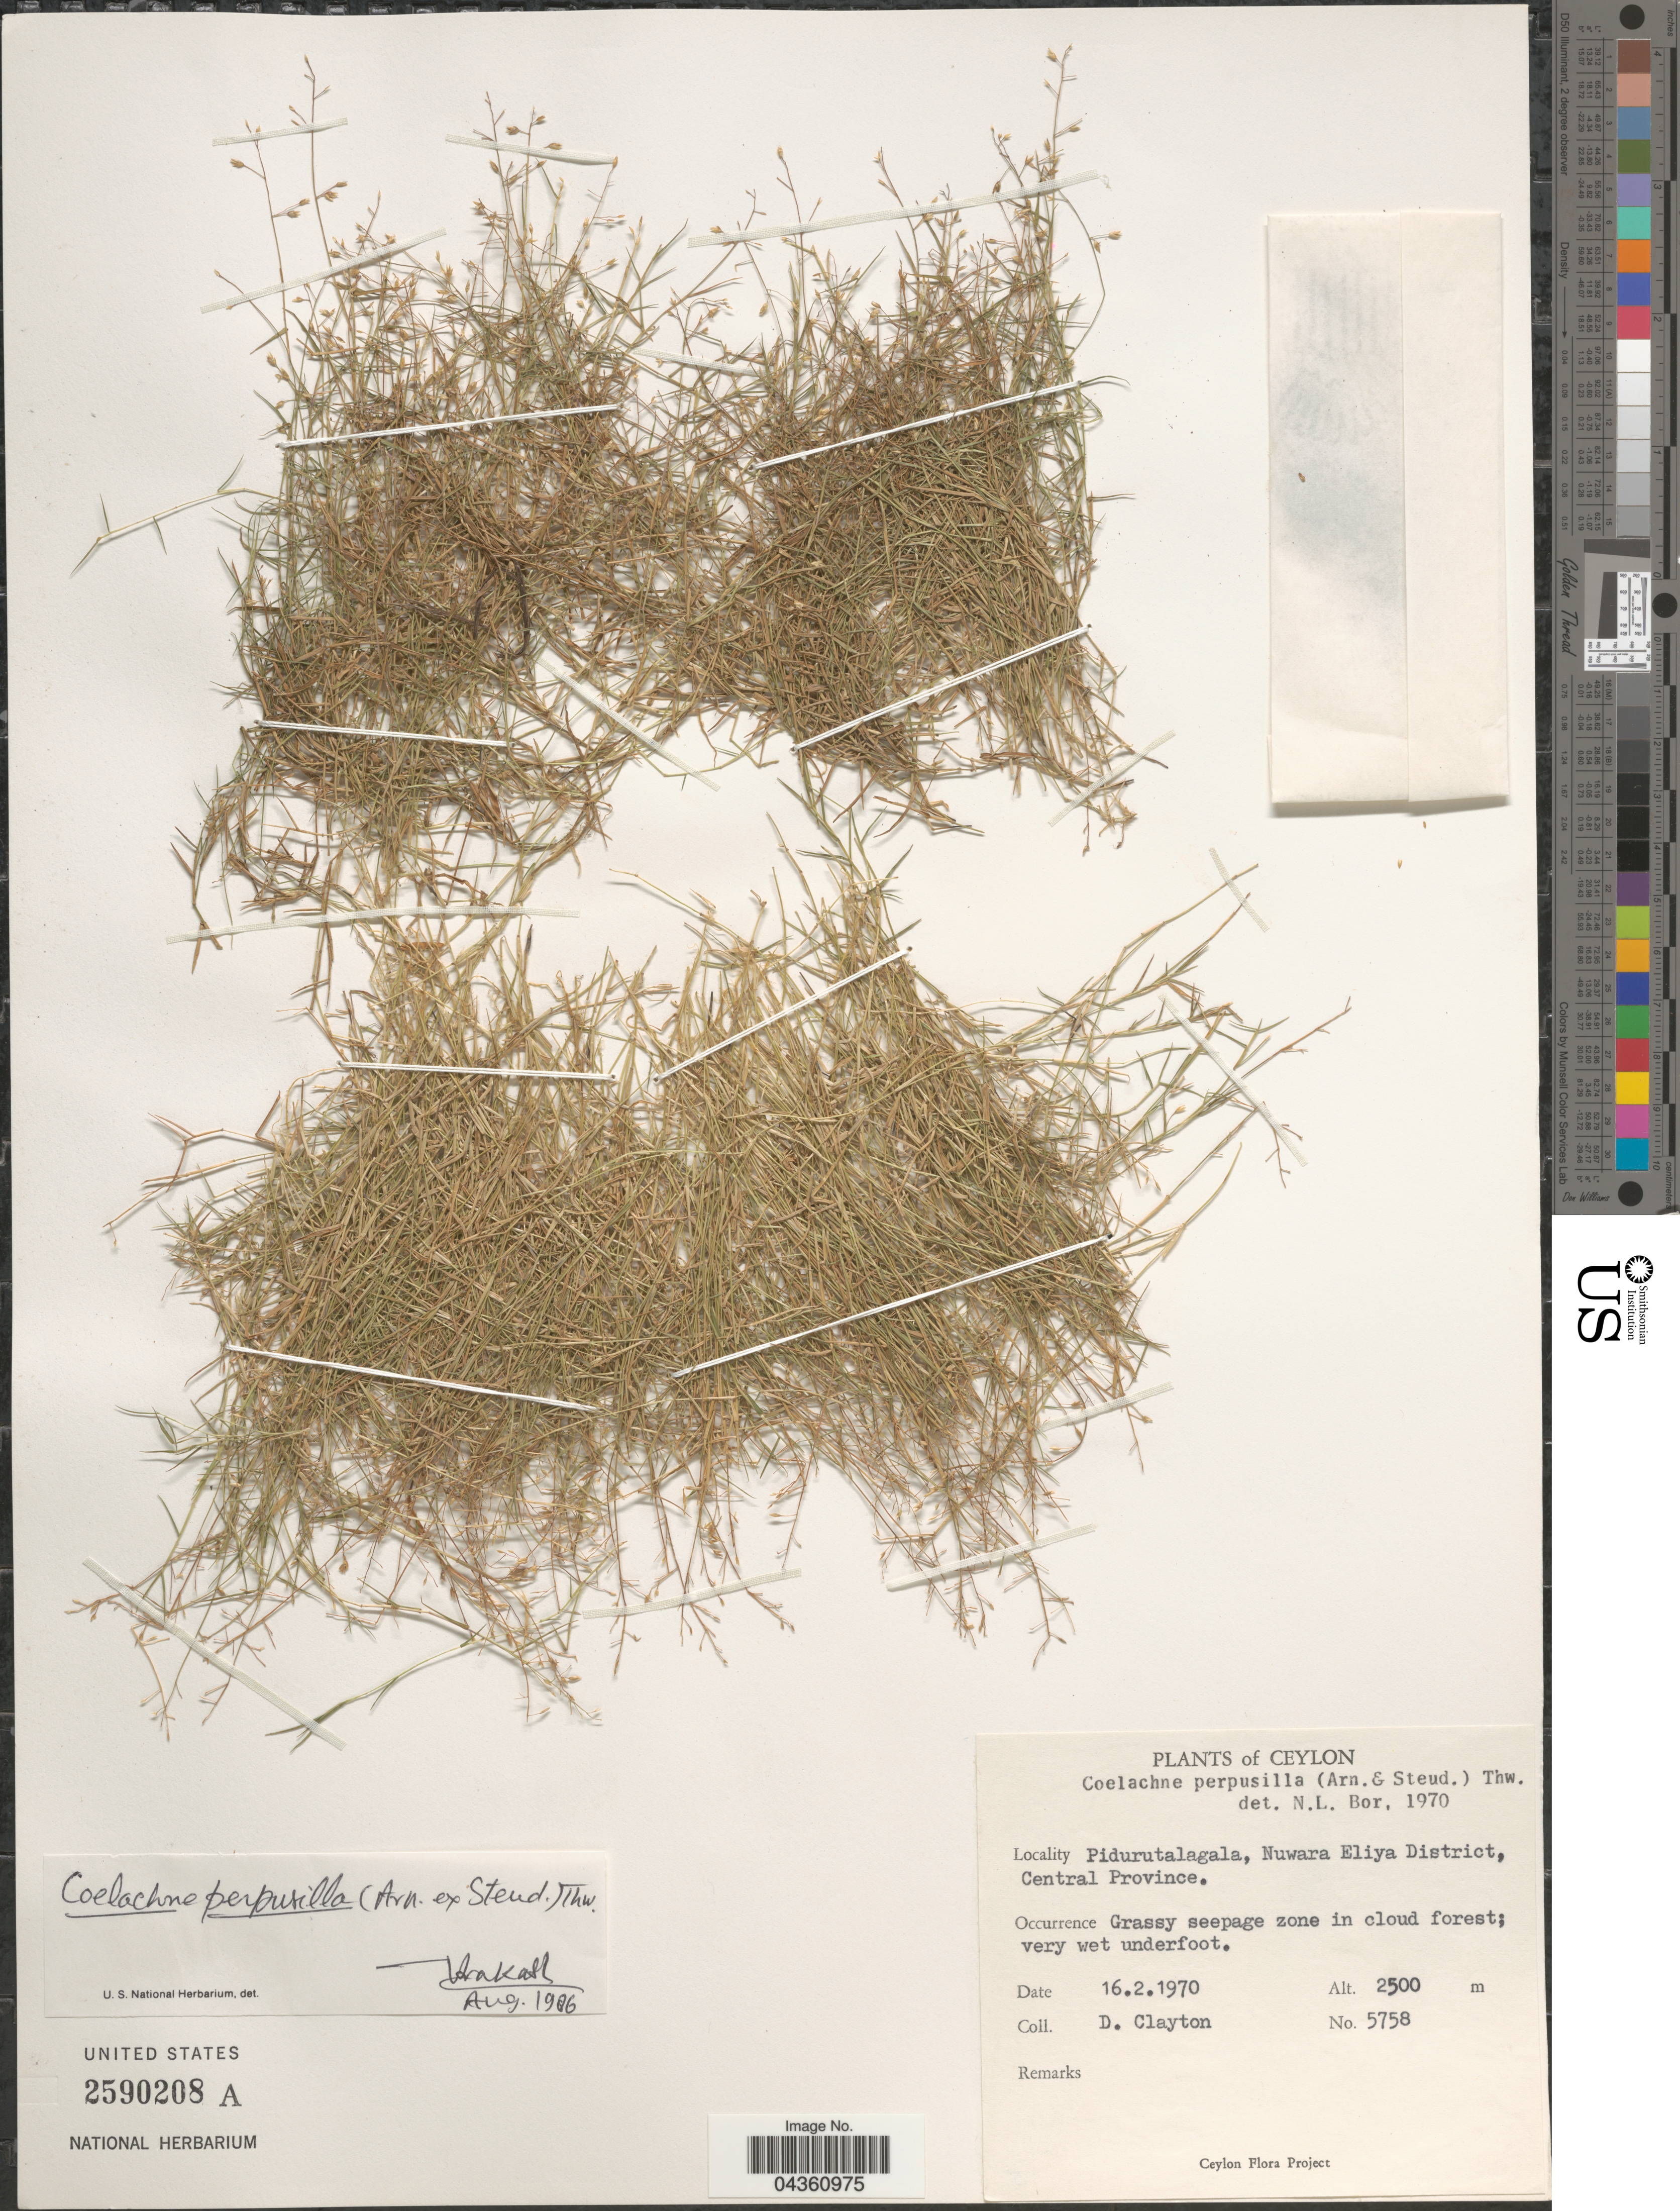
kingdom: Plantae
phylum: Tracheophyta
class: Liliopsida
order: Poales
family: Poaceae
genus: Coelachne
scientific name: Coelachne perpusilla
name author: (Arn. ex Steud.) Thwaites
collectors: D. Clayton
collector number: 5758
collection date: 1970-02-16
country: Sri Lanka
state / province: Central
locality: Ceylon. Pidurutalagala, Nuwara Eliya District.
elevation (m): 2500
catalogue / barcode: US 2590208A